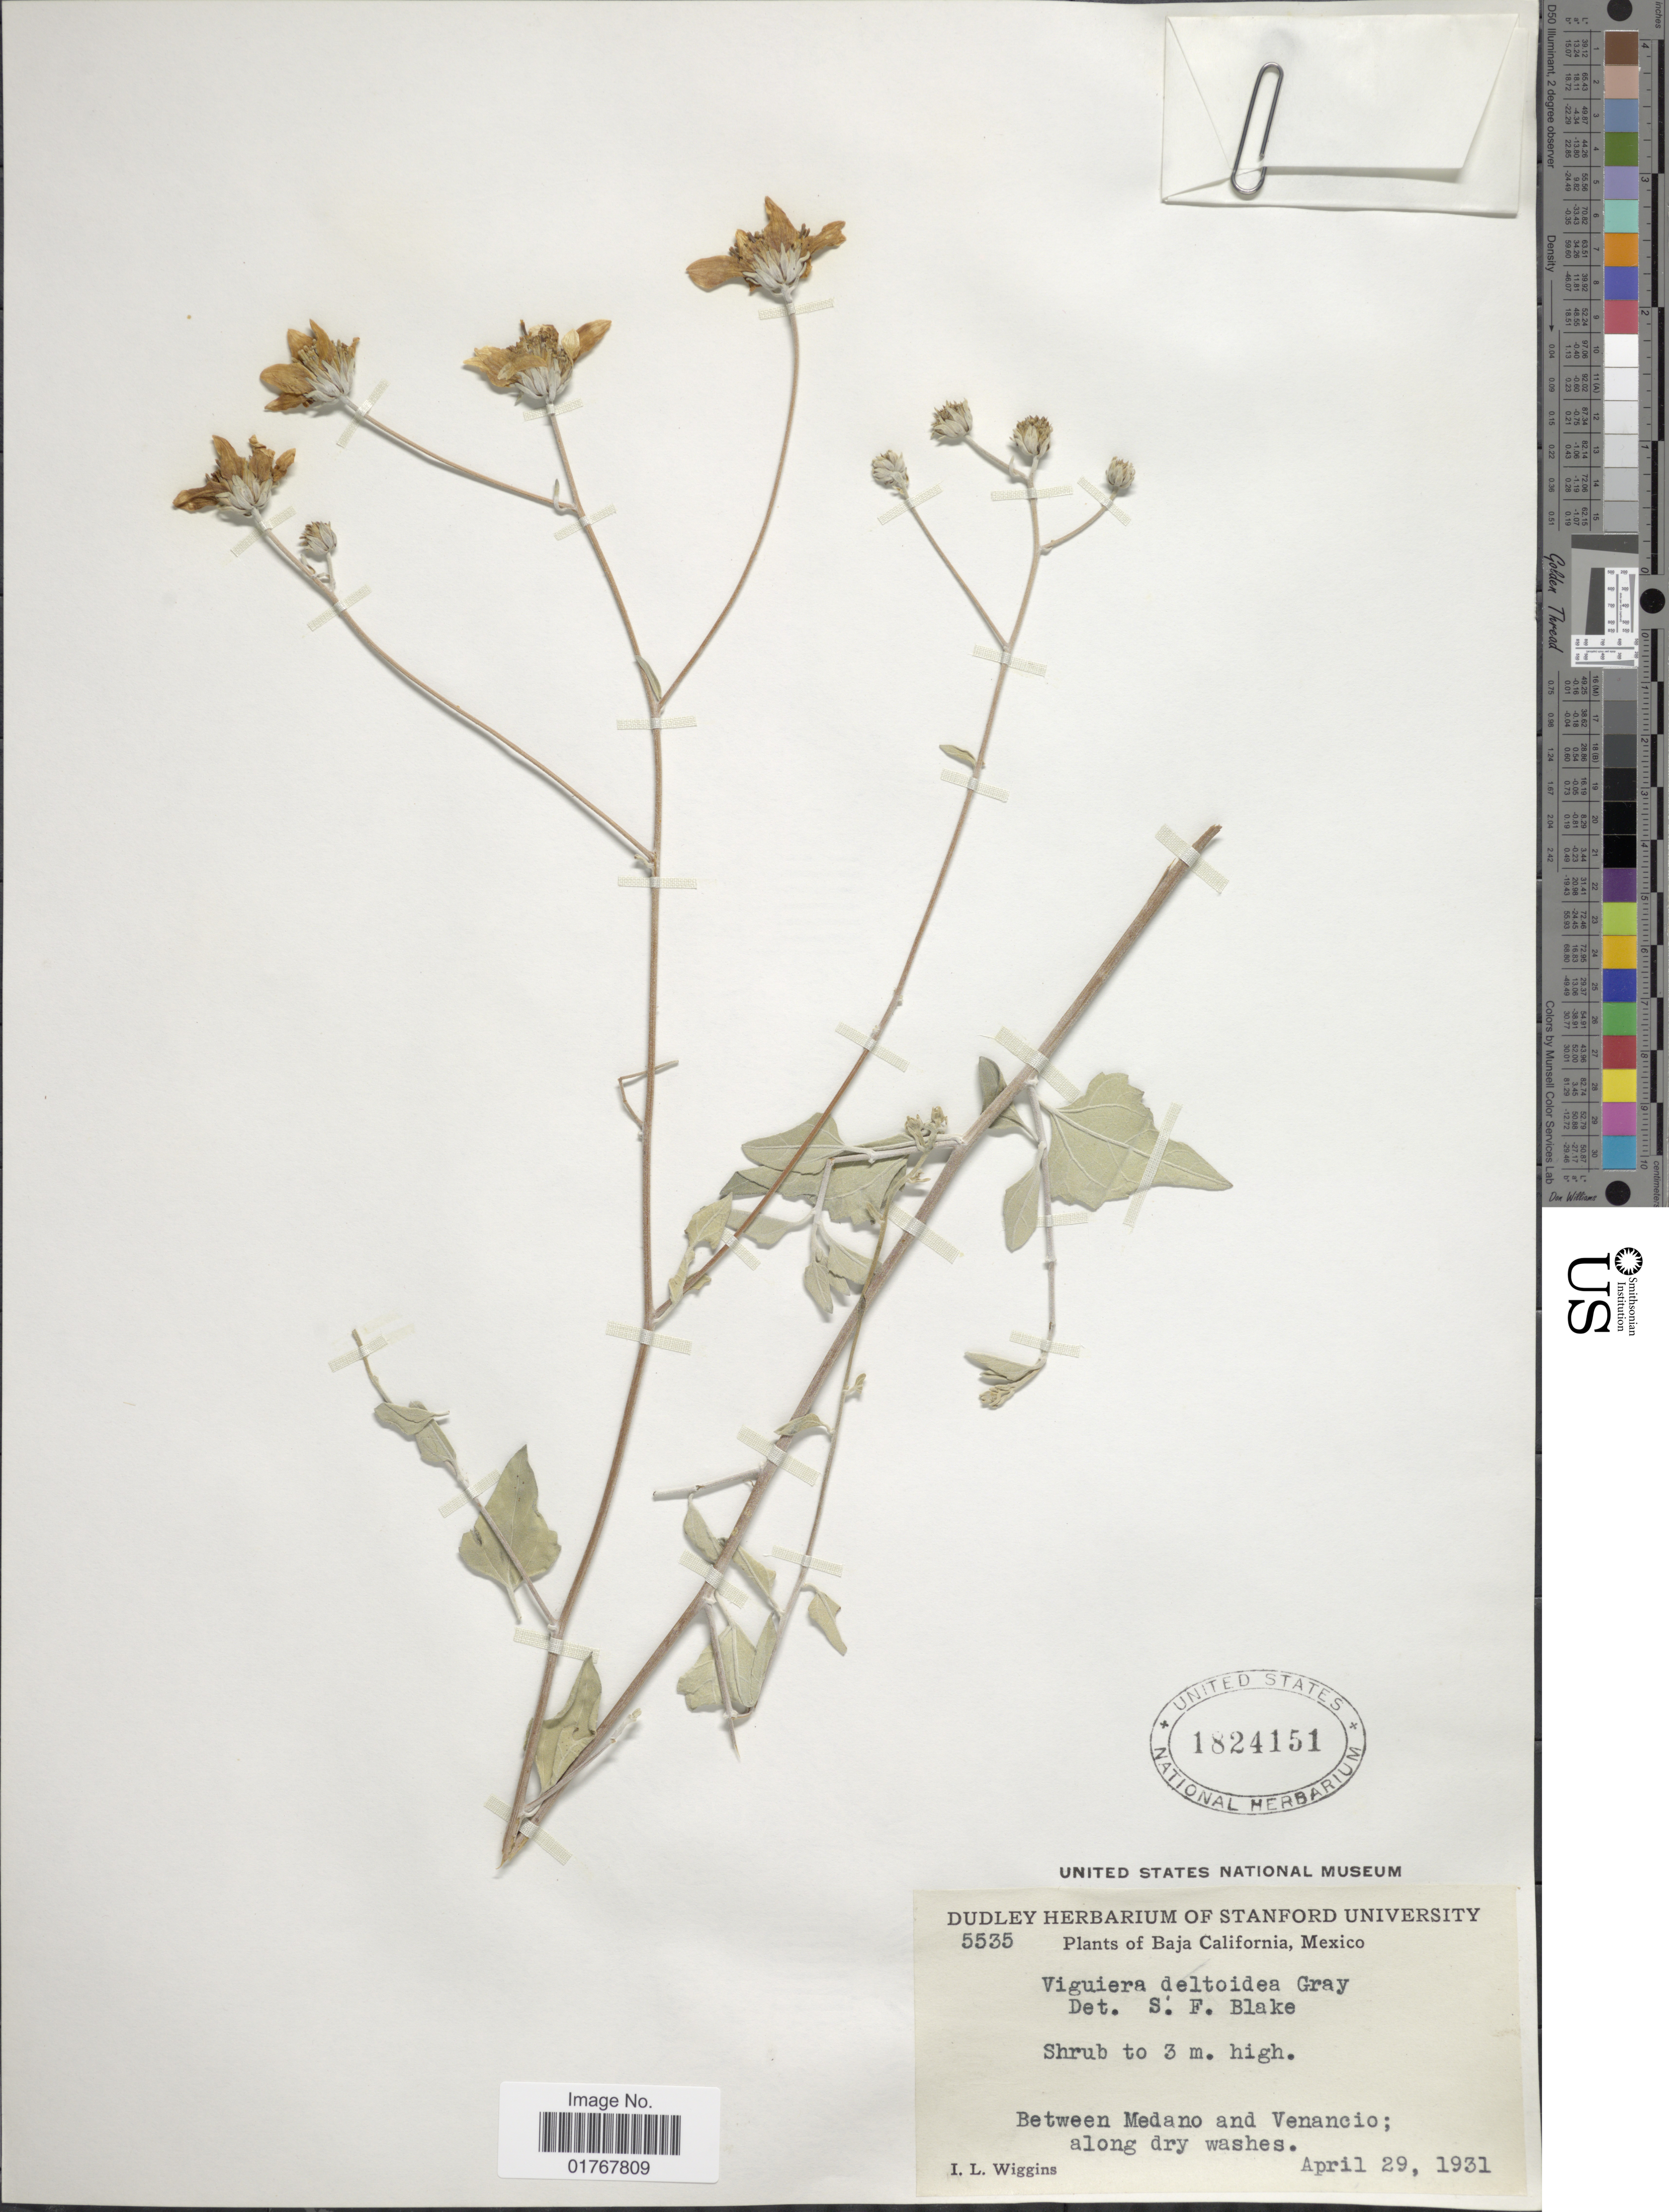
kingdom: Plantae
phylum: Tracheophyta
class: Magnoliopsida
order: Asterales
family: Asteraceae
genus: Viguiera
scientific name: Viguiera deltoidea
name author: A. Gray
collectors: I. L. Wiggins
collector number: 5535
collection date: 1931-04-29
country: Mexico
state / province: Baja California Sur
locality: Between Medano and Venancio; along dry washes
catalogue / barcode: US 1824151